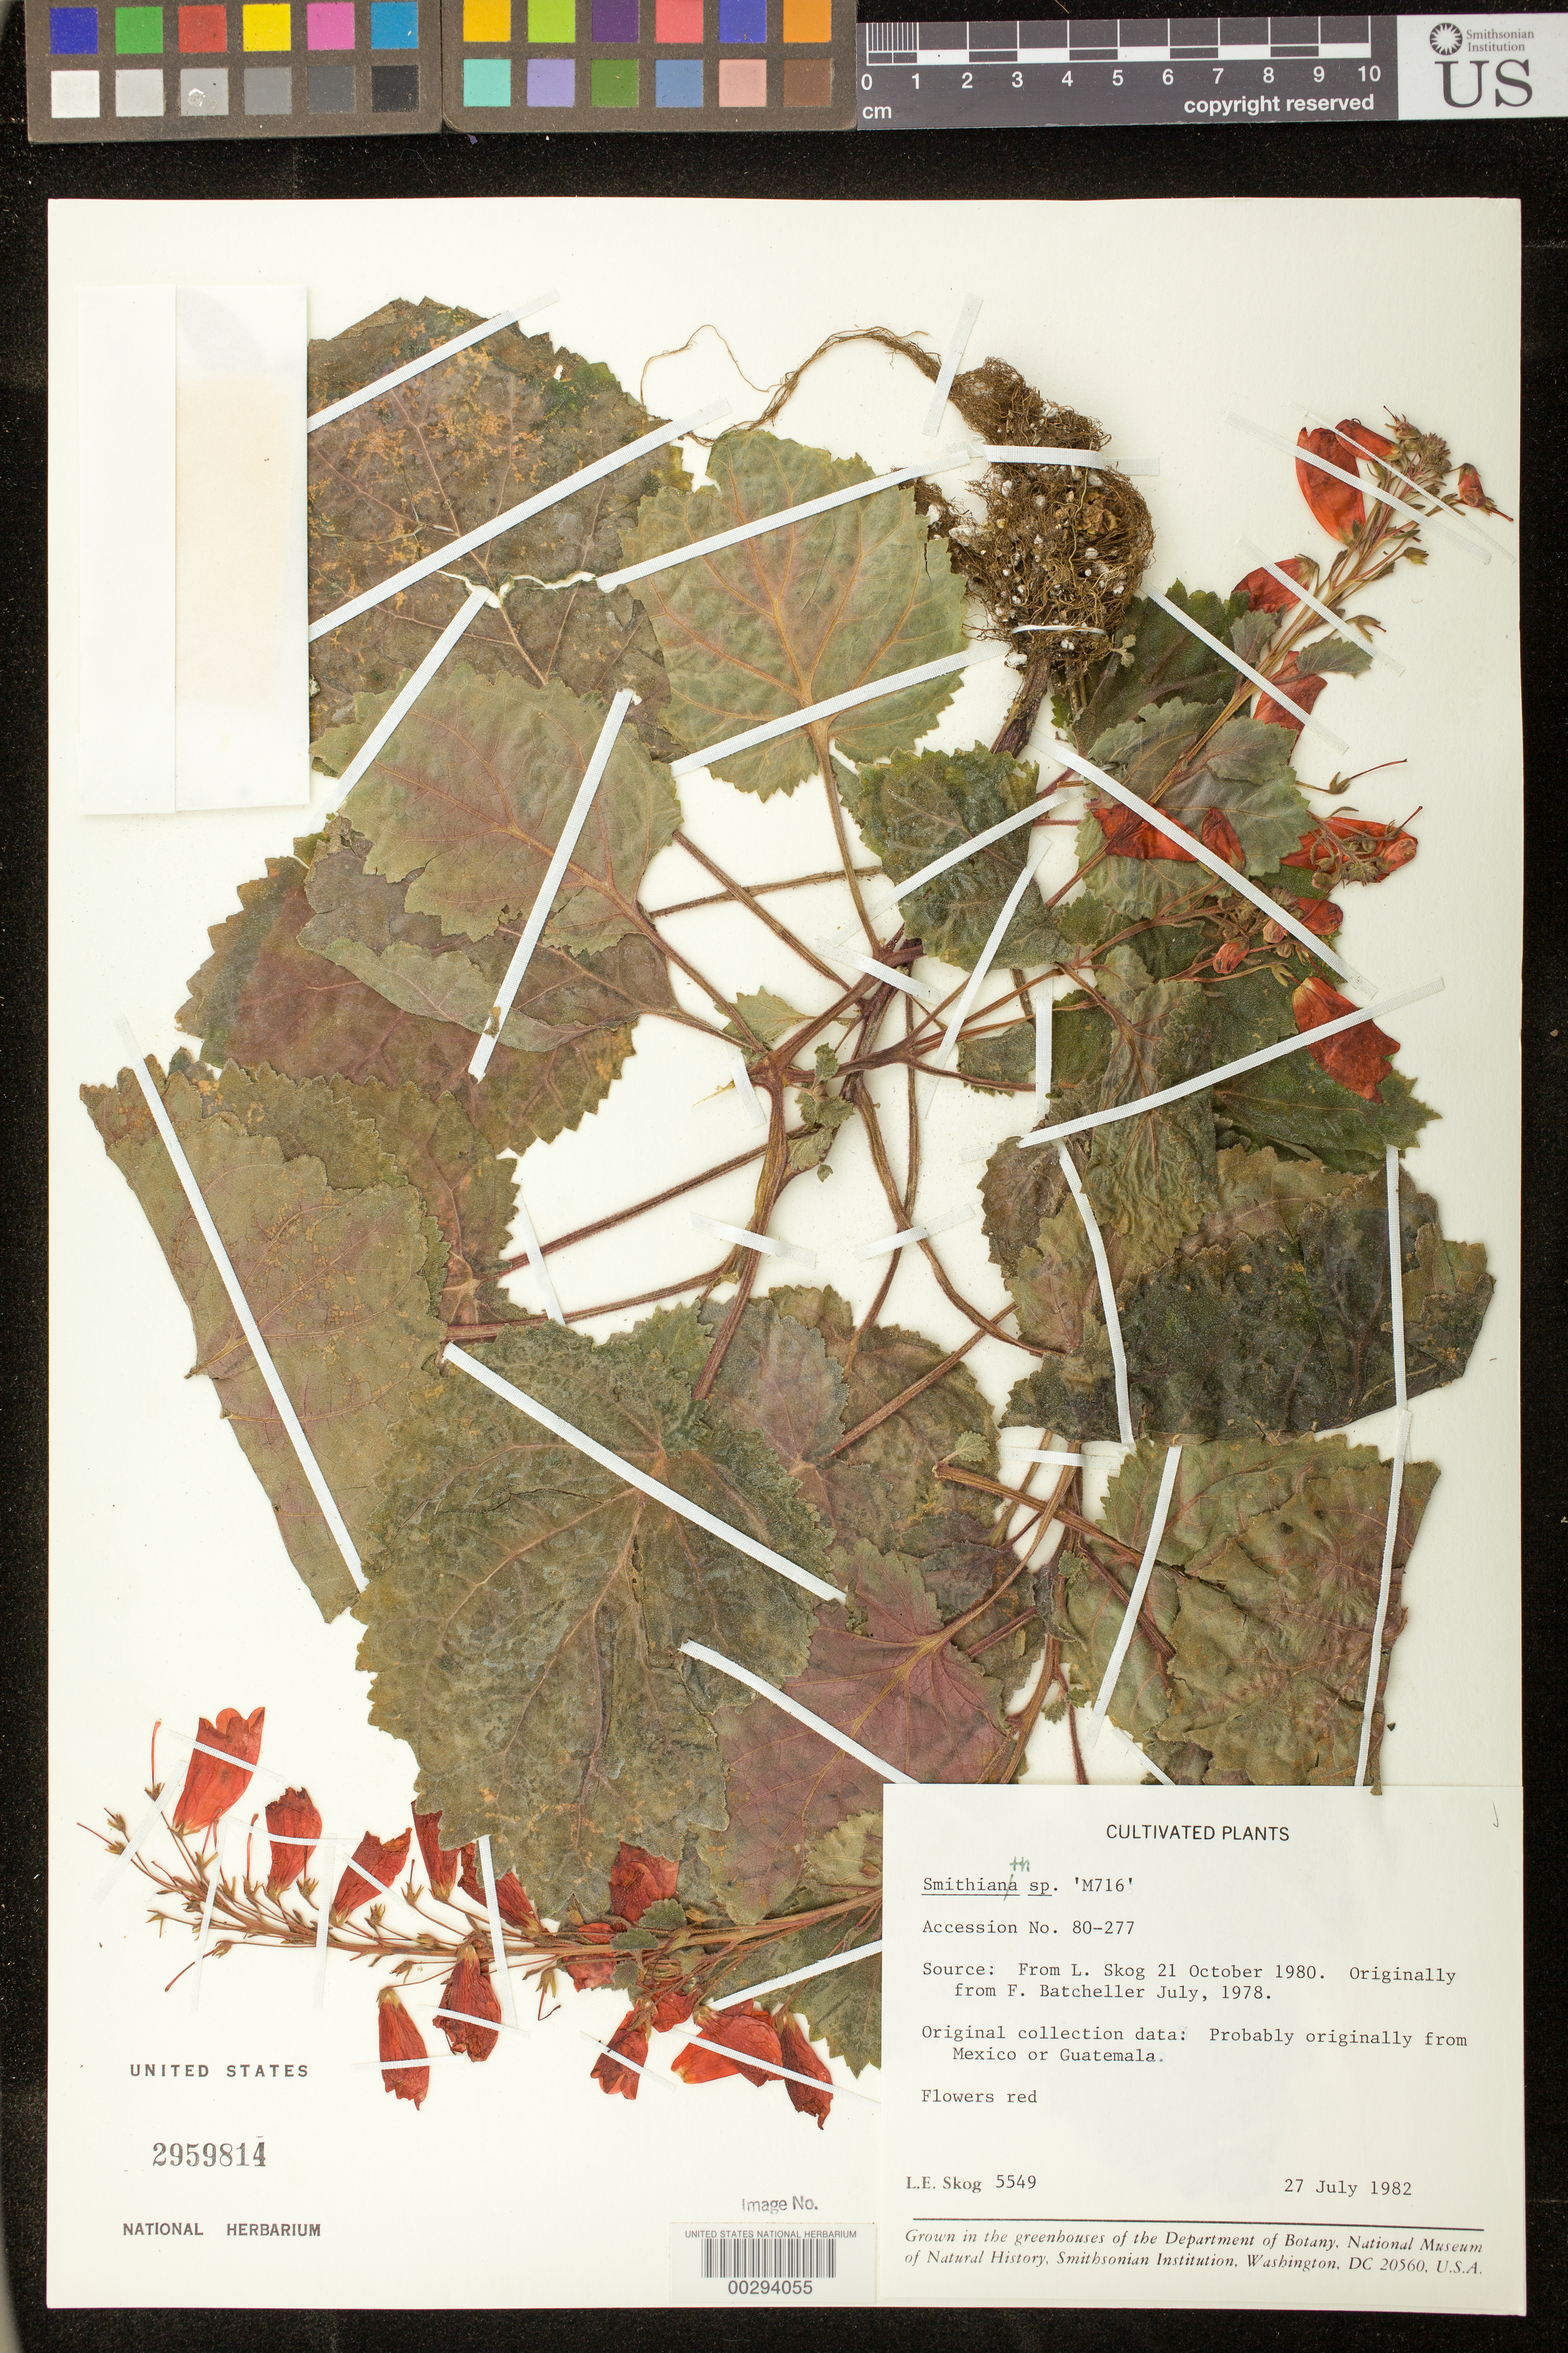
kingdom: Plantae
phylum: Tracheophyta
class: Magnoliopsida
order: Lamiales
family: Gesneriaceae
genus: Smithiantha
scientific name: Smithiantha sp.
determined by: Skog, Laurence E.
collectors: L. E. Skog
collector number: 5549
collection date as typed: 27 Jul 1982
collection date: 1982-07-27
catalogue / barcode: US 2959814